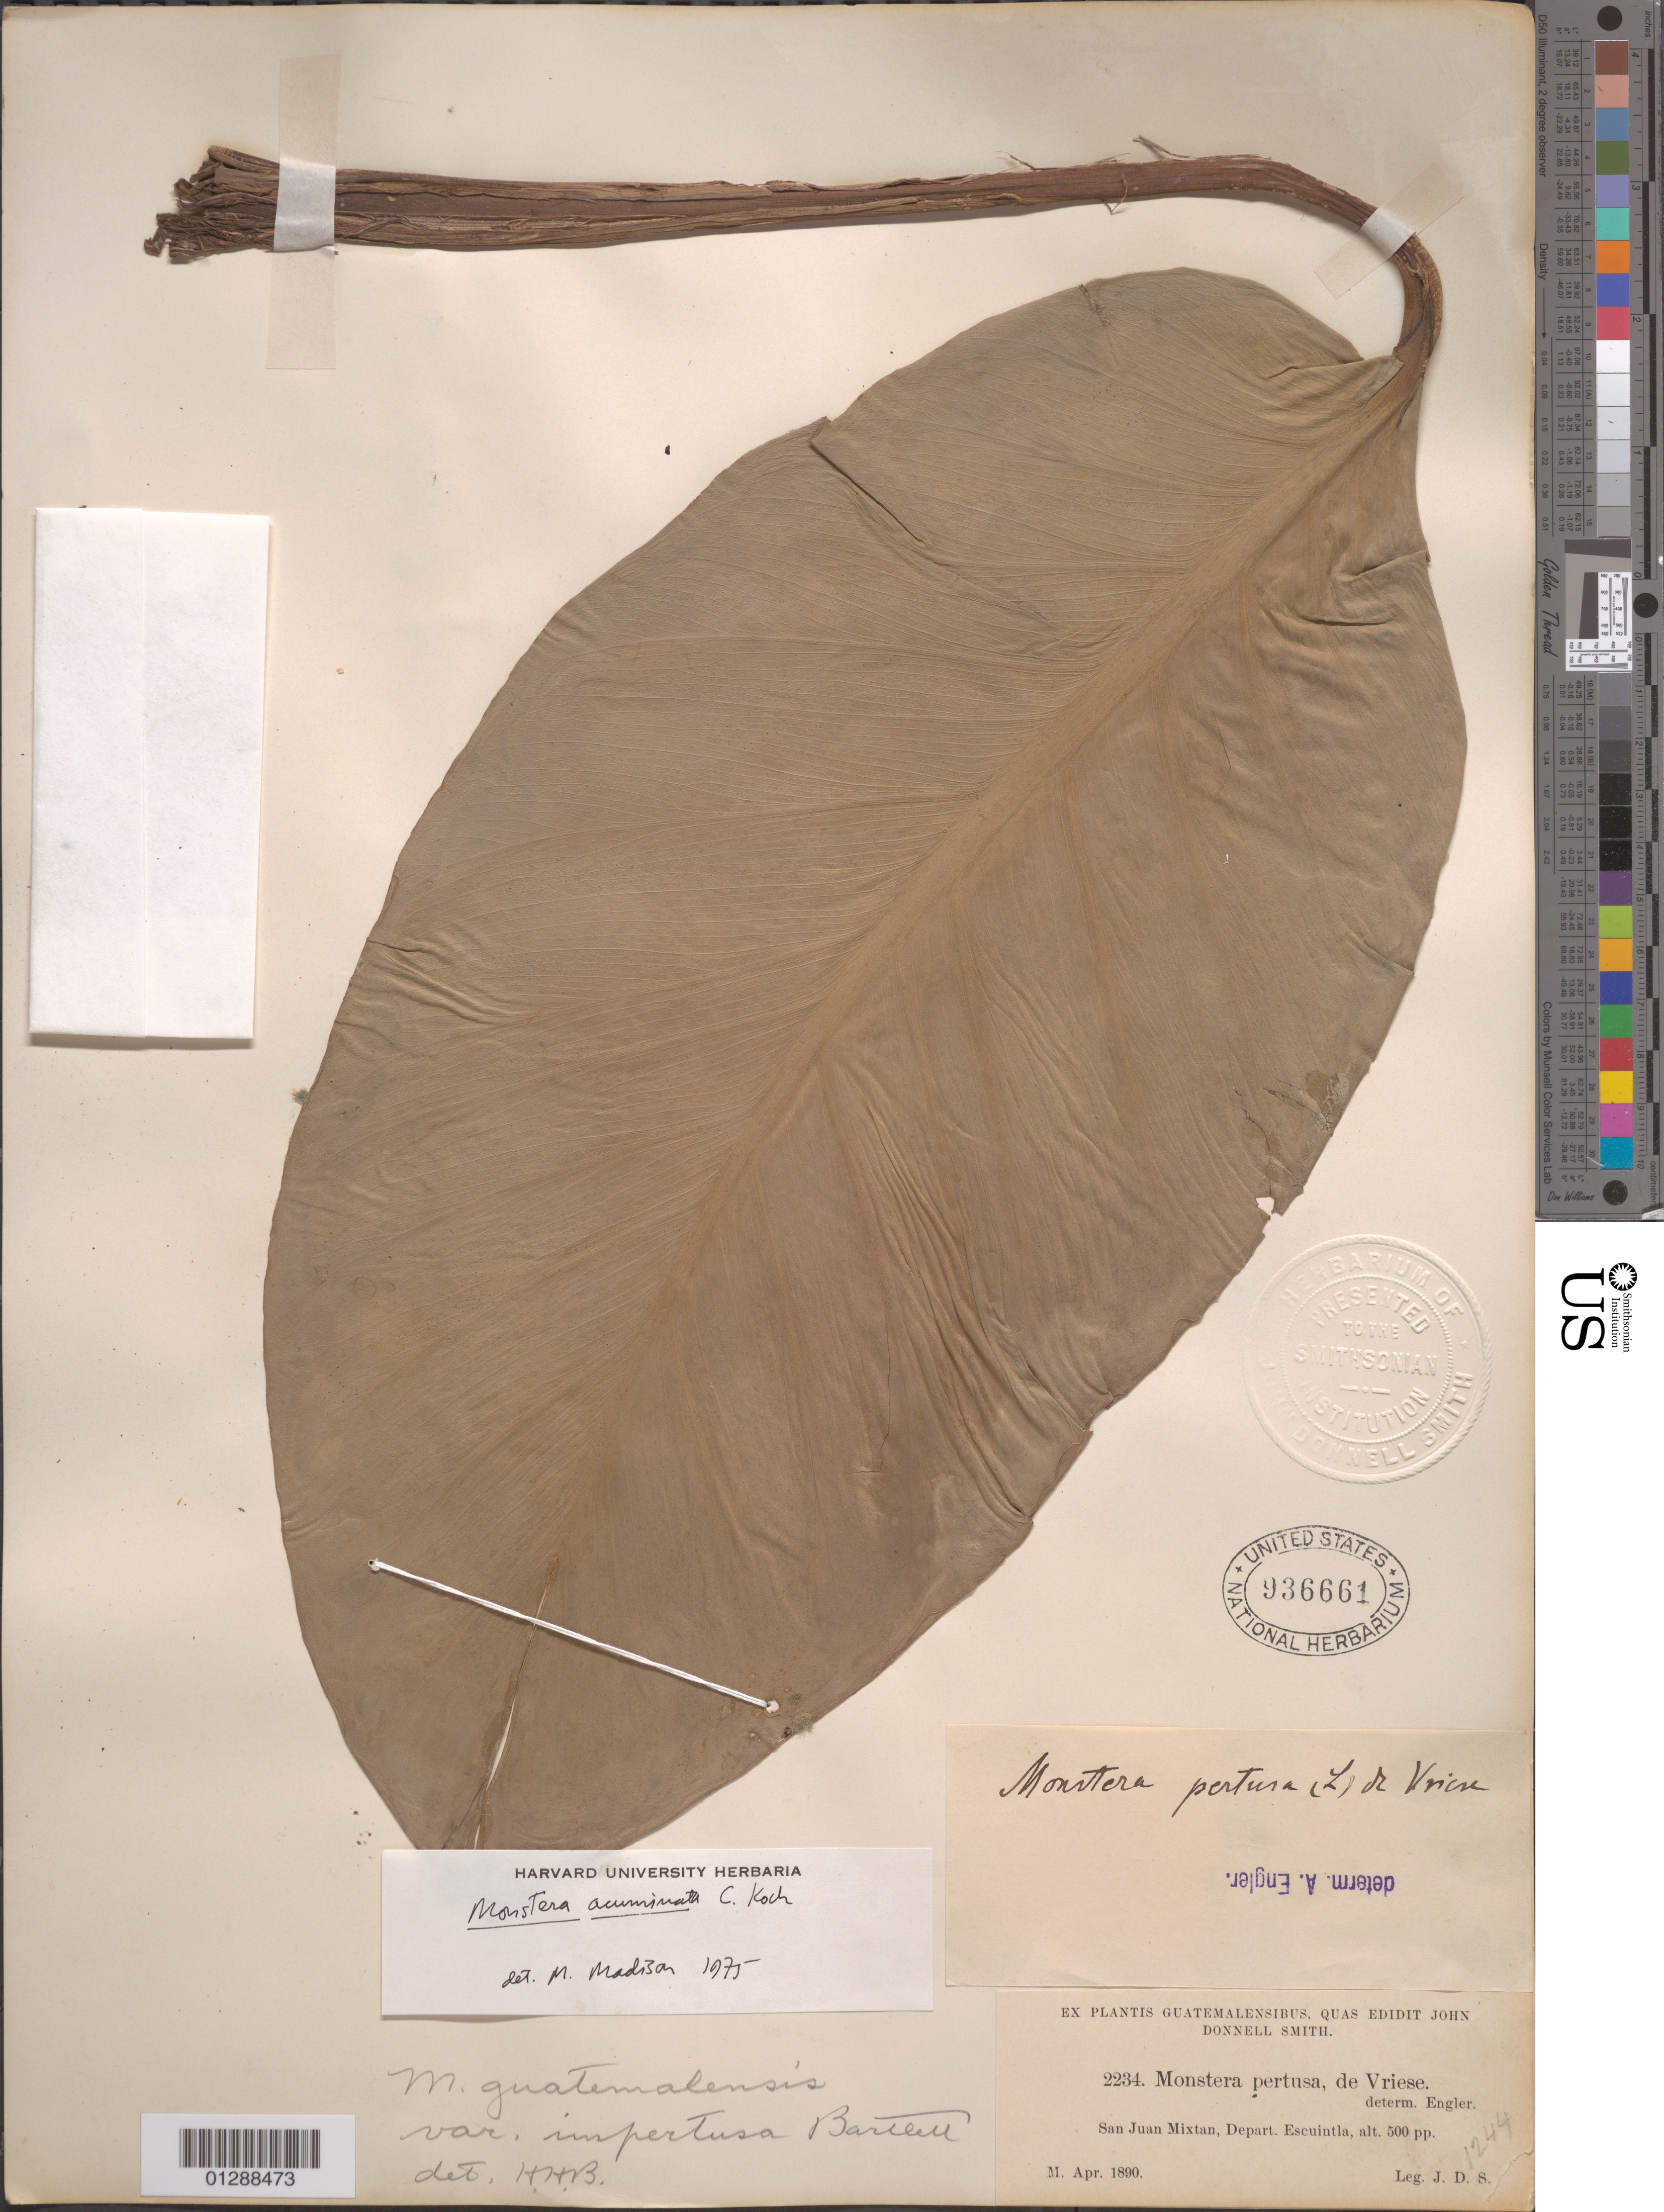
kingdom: Plantae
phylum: Tracheophyta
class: Liliopsida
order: Alismatales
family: Araceae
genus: Monstera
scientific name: Monstera acuminata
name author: K. Koch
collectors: J. Donnell Smith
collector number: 2234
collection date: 1890-04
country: Guatemala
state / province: Escuintla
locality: San Juan Mixtan, Depart. Escuintla.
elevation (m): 152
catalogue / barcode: US 936661